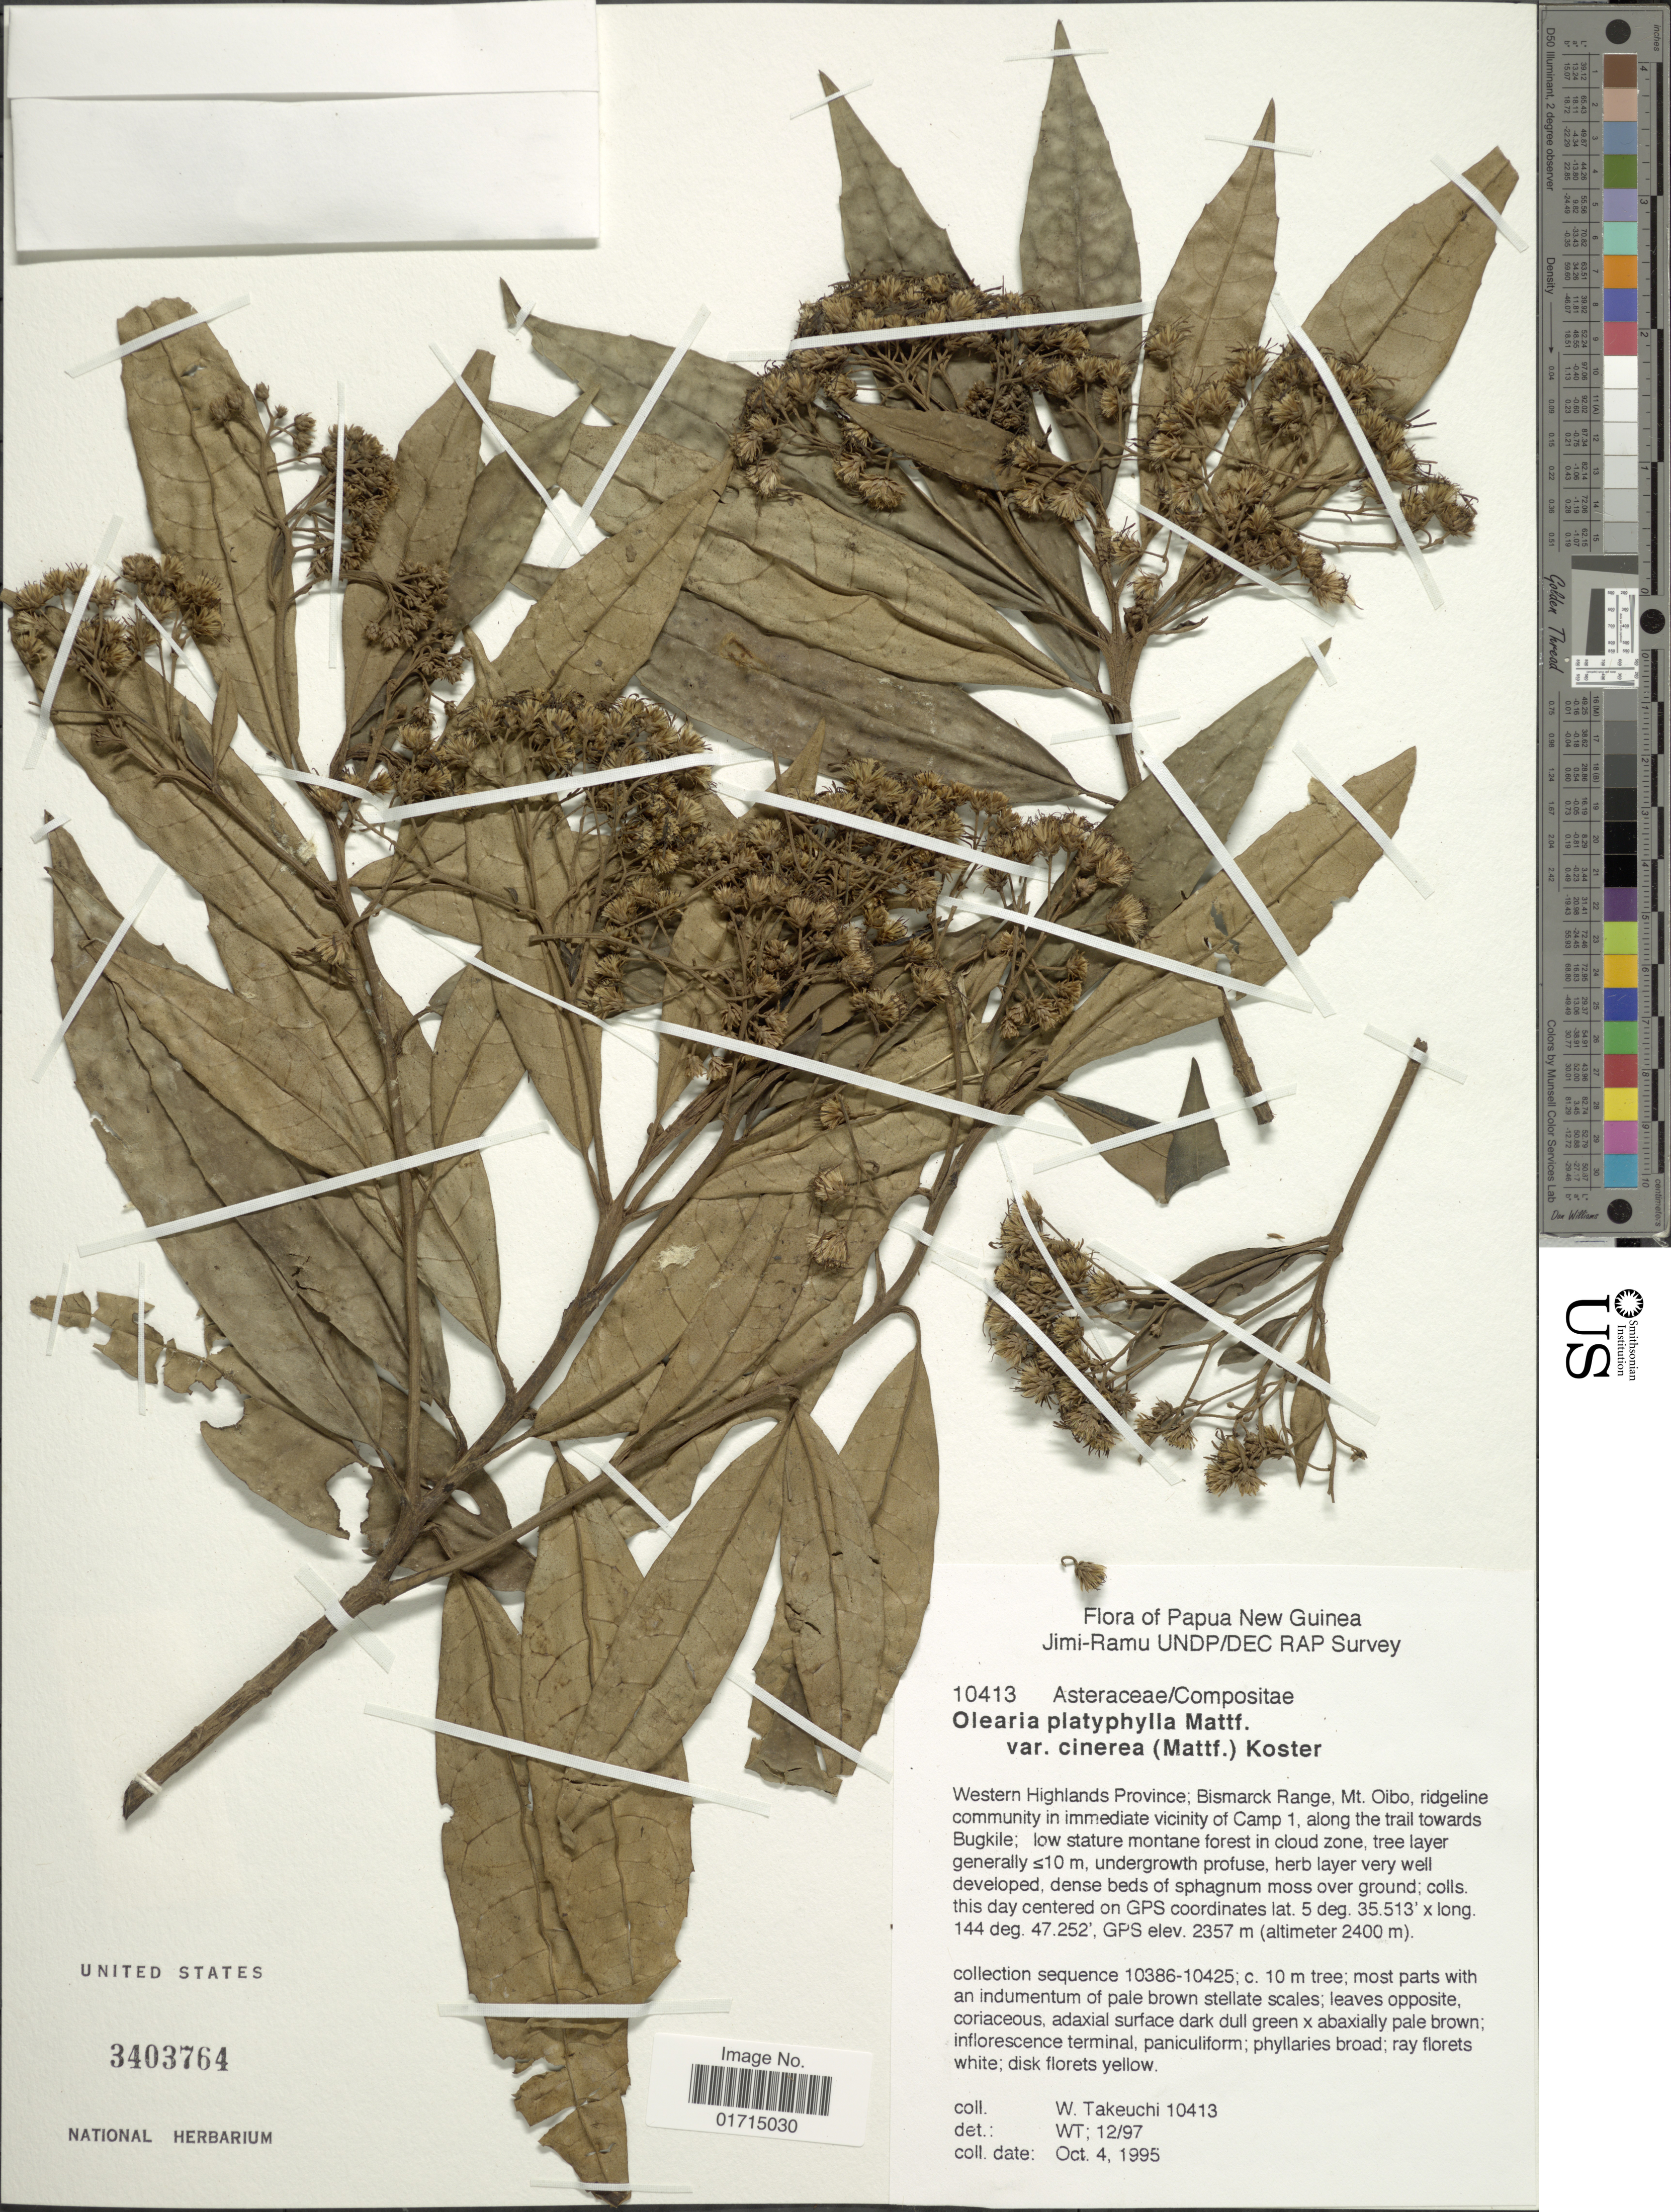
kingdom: Plantae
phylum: Tracheophyta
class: Magnoliopsida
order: Asterales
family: Asteraceae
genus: Olearia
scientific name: Olearia platyphylla var. cinerea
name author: (Mattf.) J. Kost.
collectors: W. Takeuchi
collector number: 10413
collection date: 1995-10-04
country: Papua New Guinea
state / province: Western Highlands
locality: Western Highlands; Bismarck Range, Mt. Oibo, ridgline community in immediate vicinity of Camp 1, along the trail towards Bugkile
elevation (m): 2357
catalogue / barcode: US 3403764